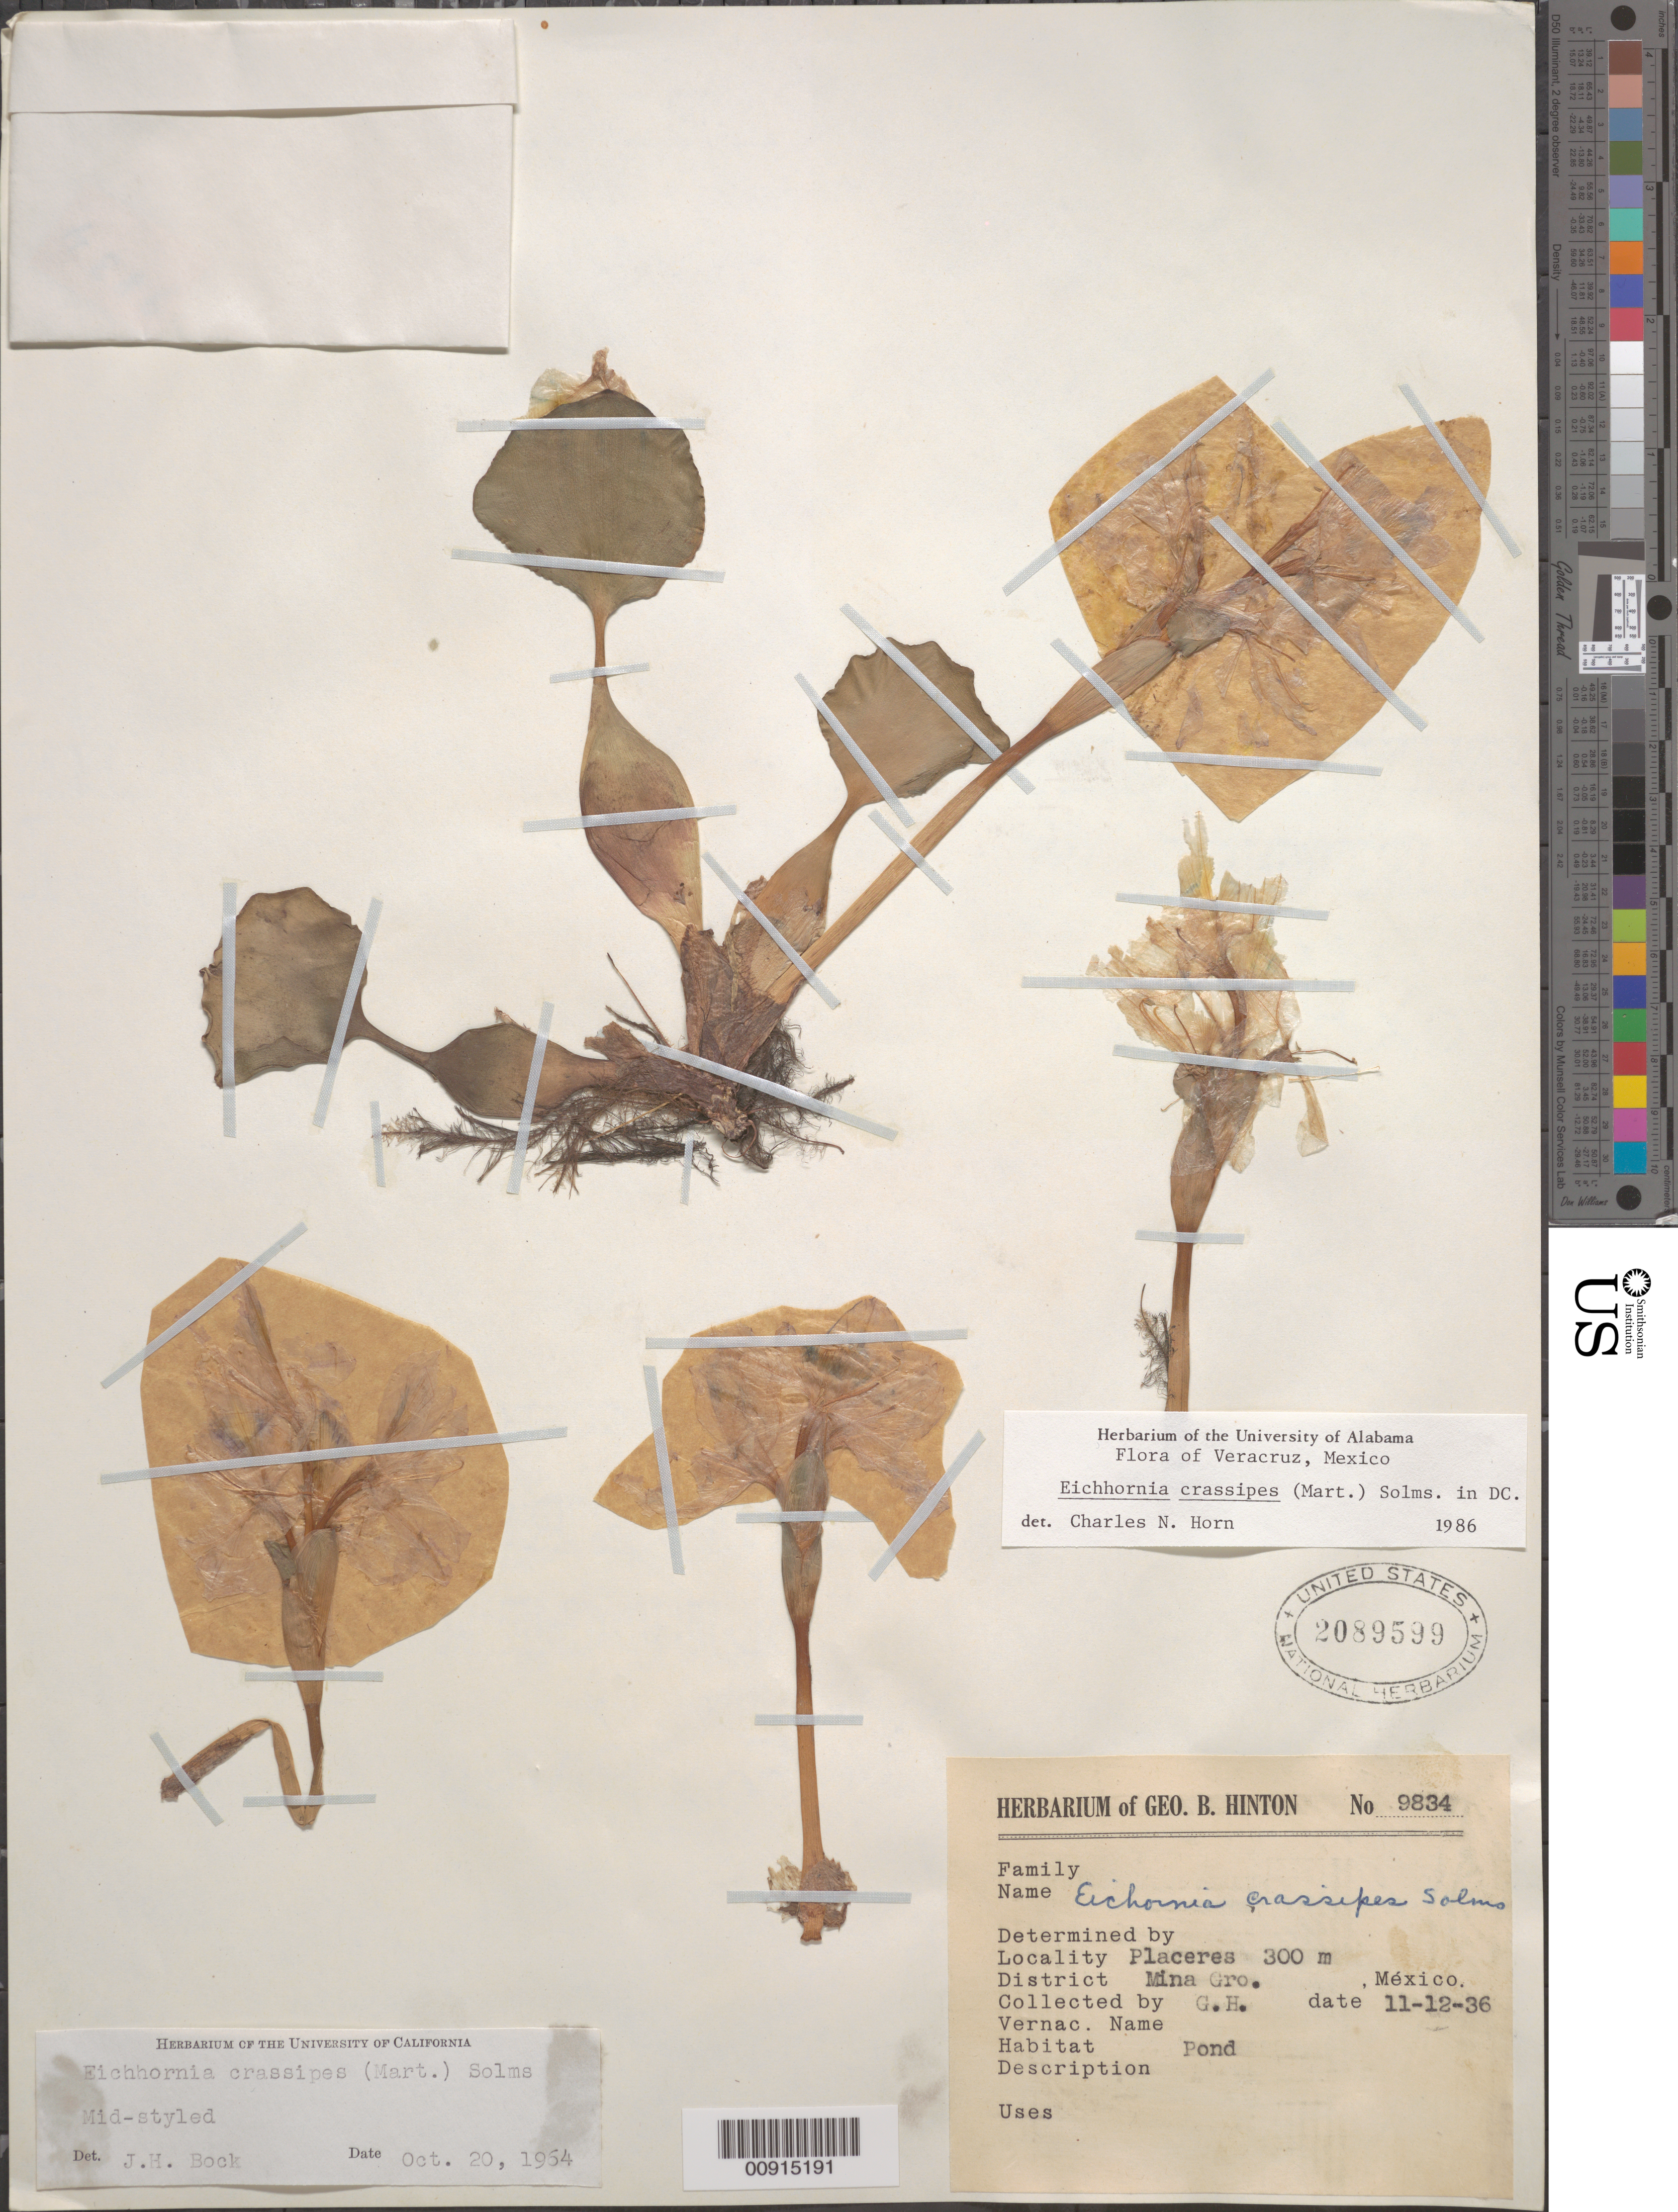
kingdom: Plantae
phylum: Tracheophyta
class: Liliopsida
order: Commelinales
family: Pontederiaceae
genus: Eichhornia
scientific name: Eichhornia crassipes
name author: (Mart.) Solms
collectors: G. B. Hinton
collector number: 9834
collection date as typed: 12 Nov 1936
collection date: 1936-11-12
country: Mexico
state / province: Guerrero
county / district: Mina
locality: Placeres, District Mina, Guerrero.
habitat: Pond.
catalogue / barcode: US 2089599